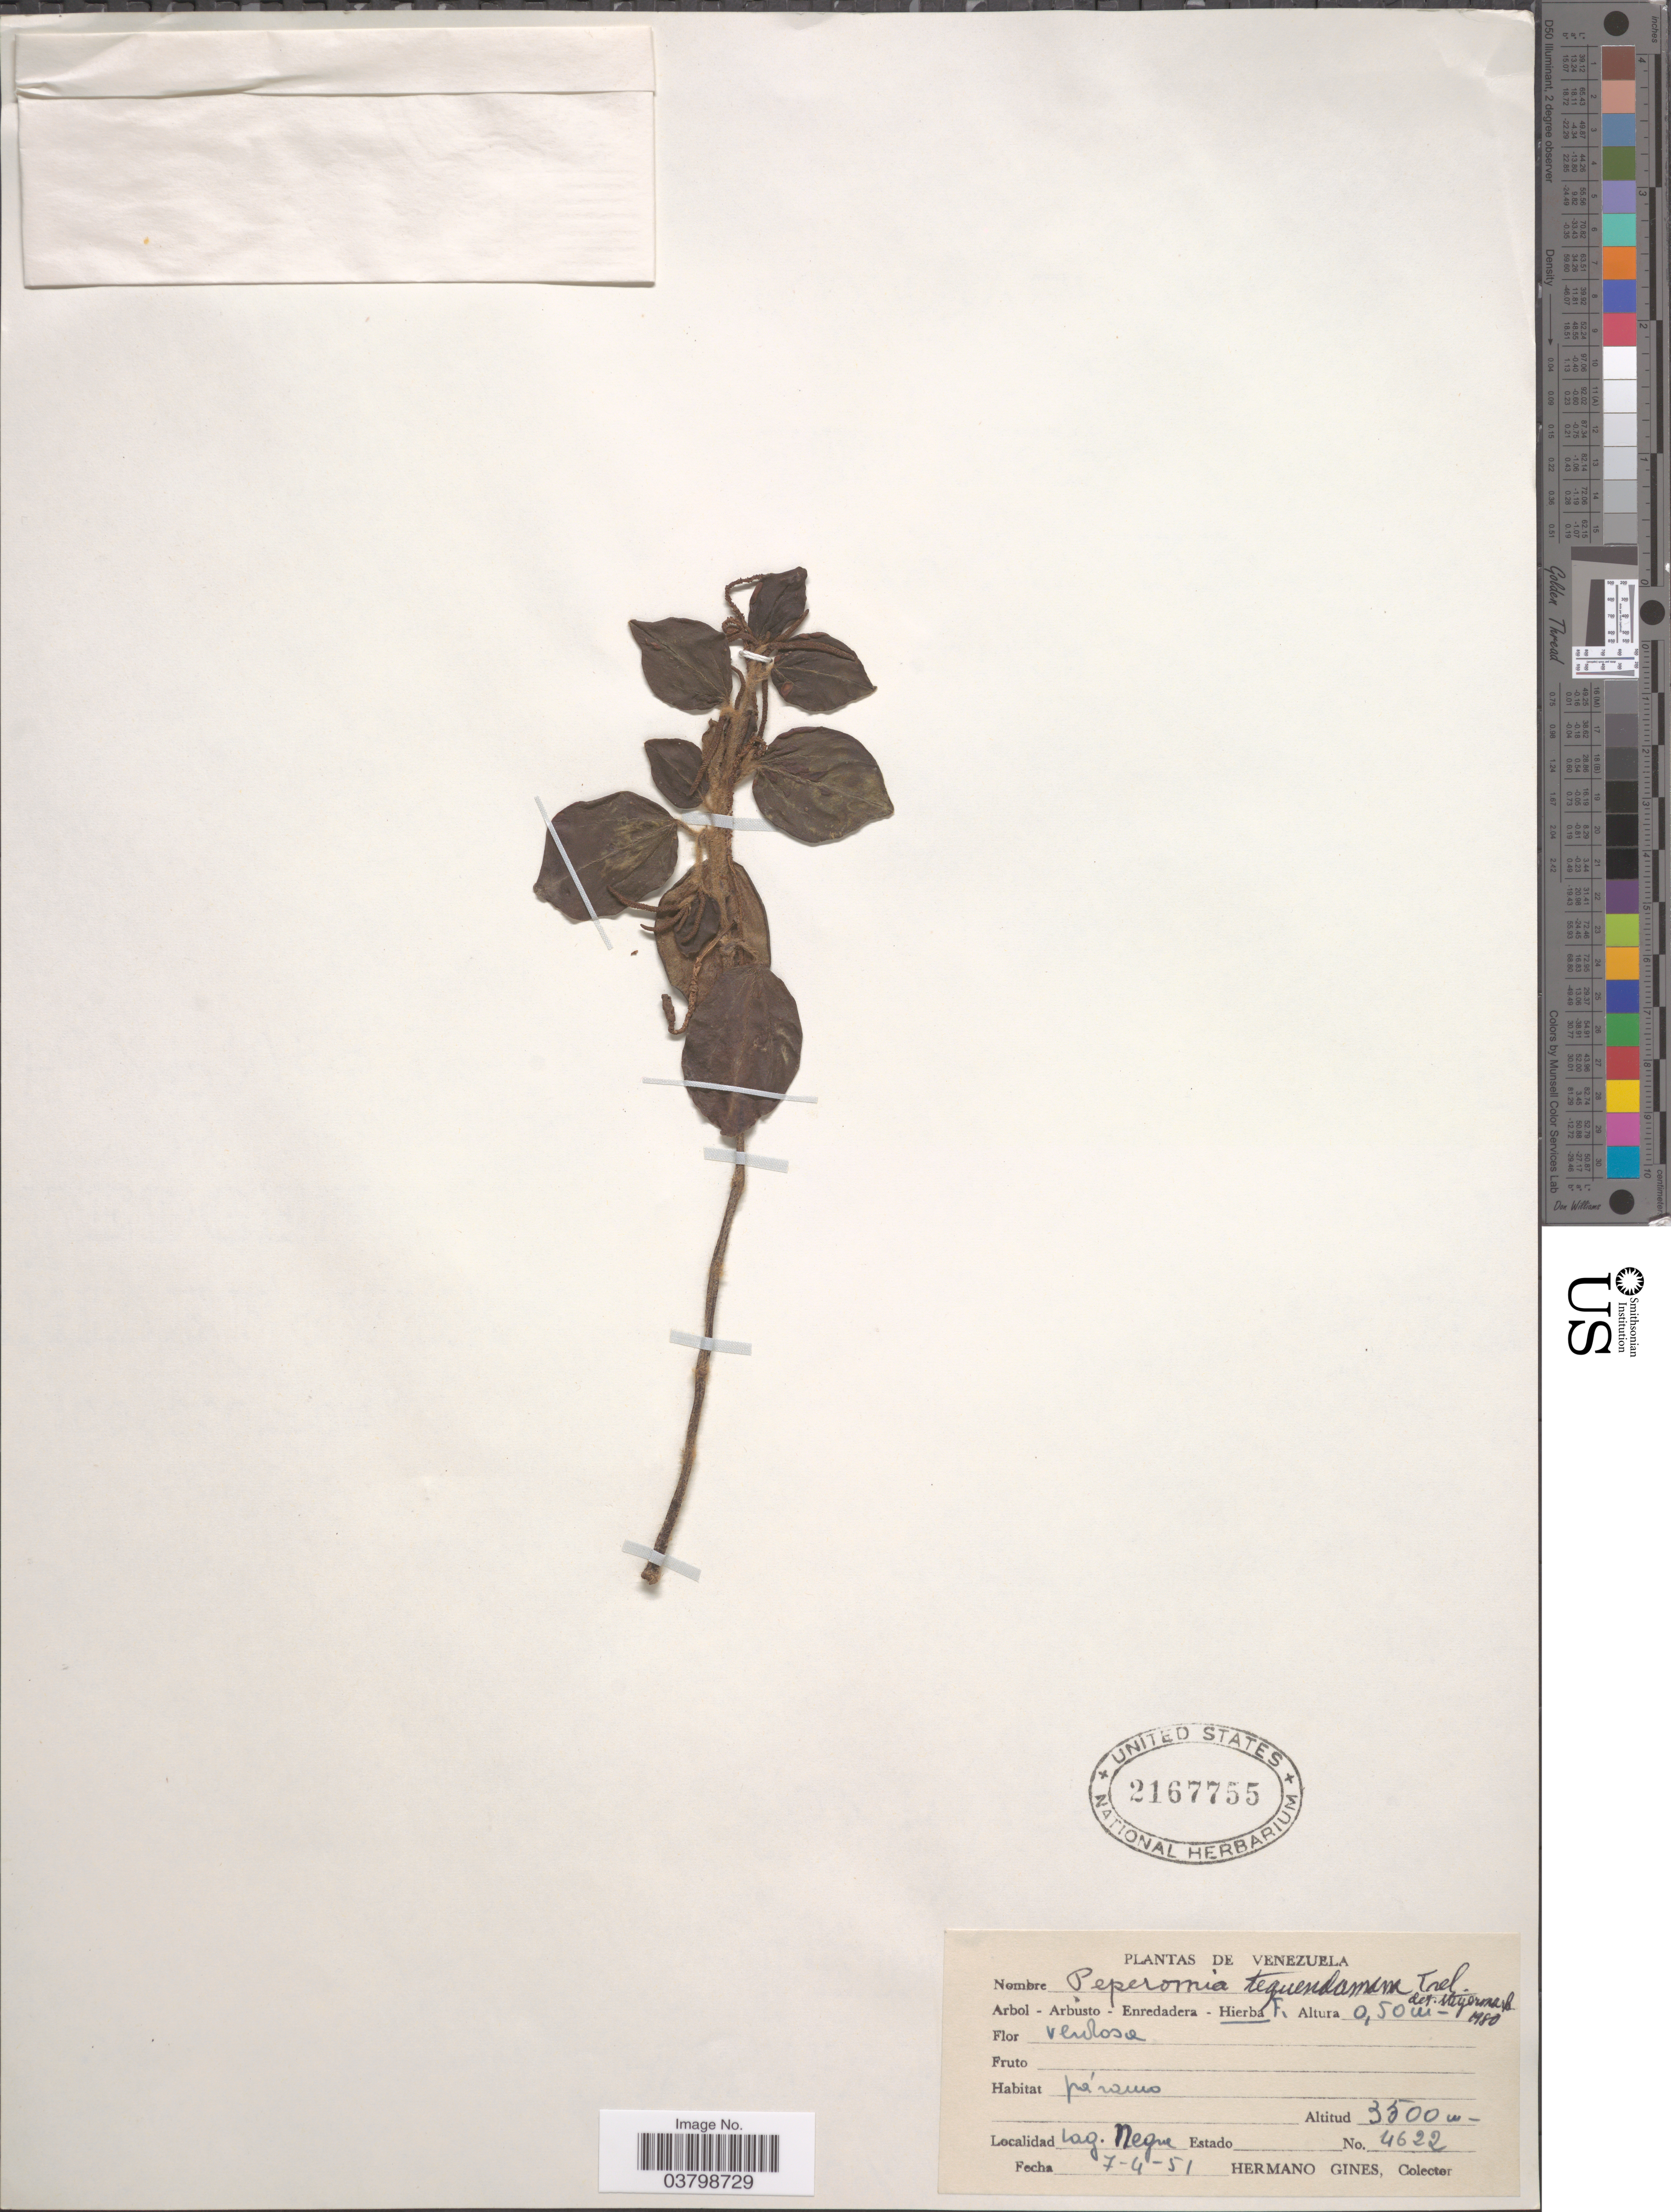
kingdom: Plantae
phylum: Tracheophyta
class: Magnoliopsida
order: Piperales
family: Piperaceae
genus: Peperomia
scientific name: Peperomia tequendamana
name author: Trel.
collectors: Bro. Gines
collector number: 4622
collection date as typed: Transcribed d/m/y: 7/4/51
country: Venezuela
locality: Lag. Negra [Laguna Negra]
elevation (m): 3500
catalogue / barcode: US 2167755